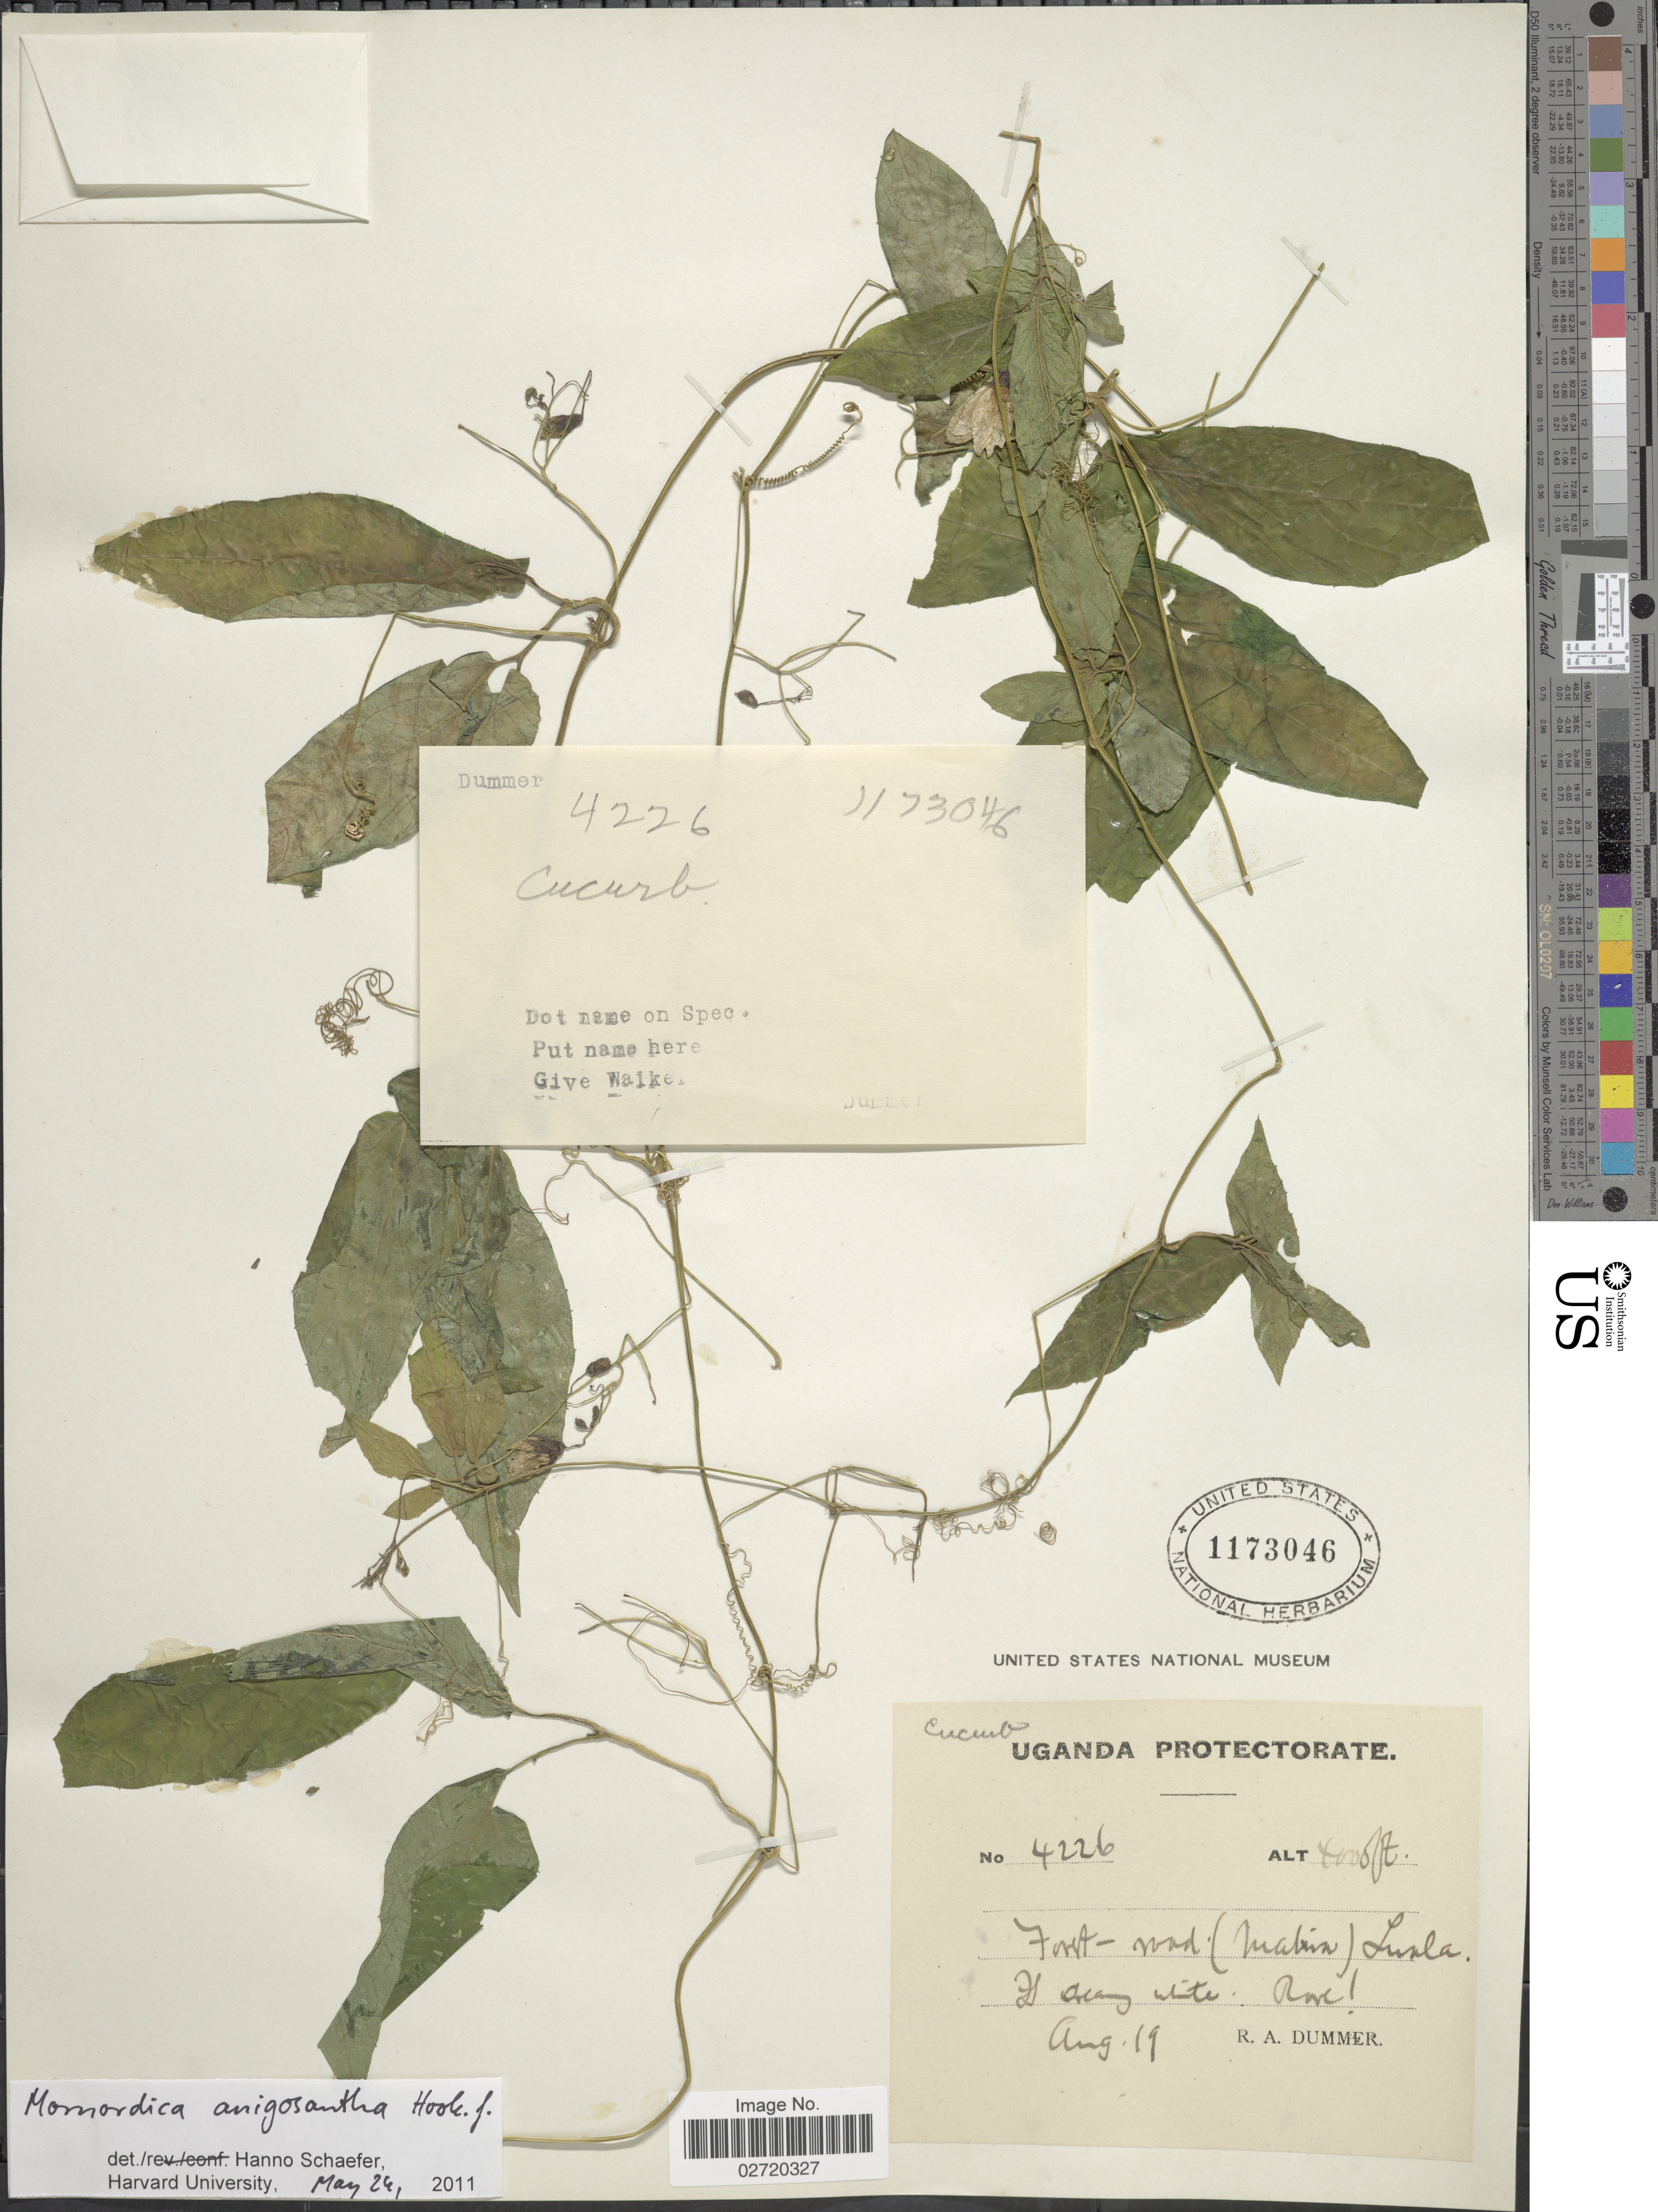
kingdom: Plantae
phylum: Tracheophyta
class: Magnoliopsida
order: Cucurbitales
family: Cucurbitaceae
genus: Momordica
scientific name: Momordica anigosantha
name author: Hook. f.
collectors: R. Dümmer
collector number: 4226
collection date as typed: Transcribed d/m/y: /8/19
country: Uganda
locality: Uganda Protectorate, Forest-road (Mabira) Lwala.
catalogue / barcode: US 1173046